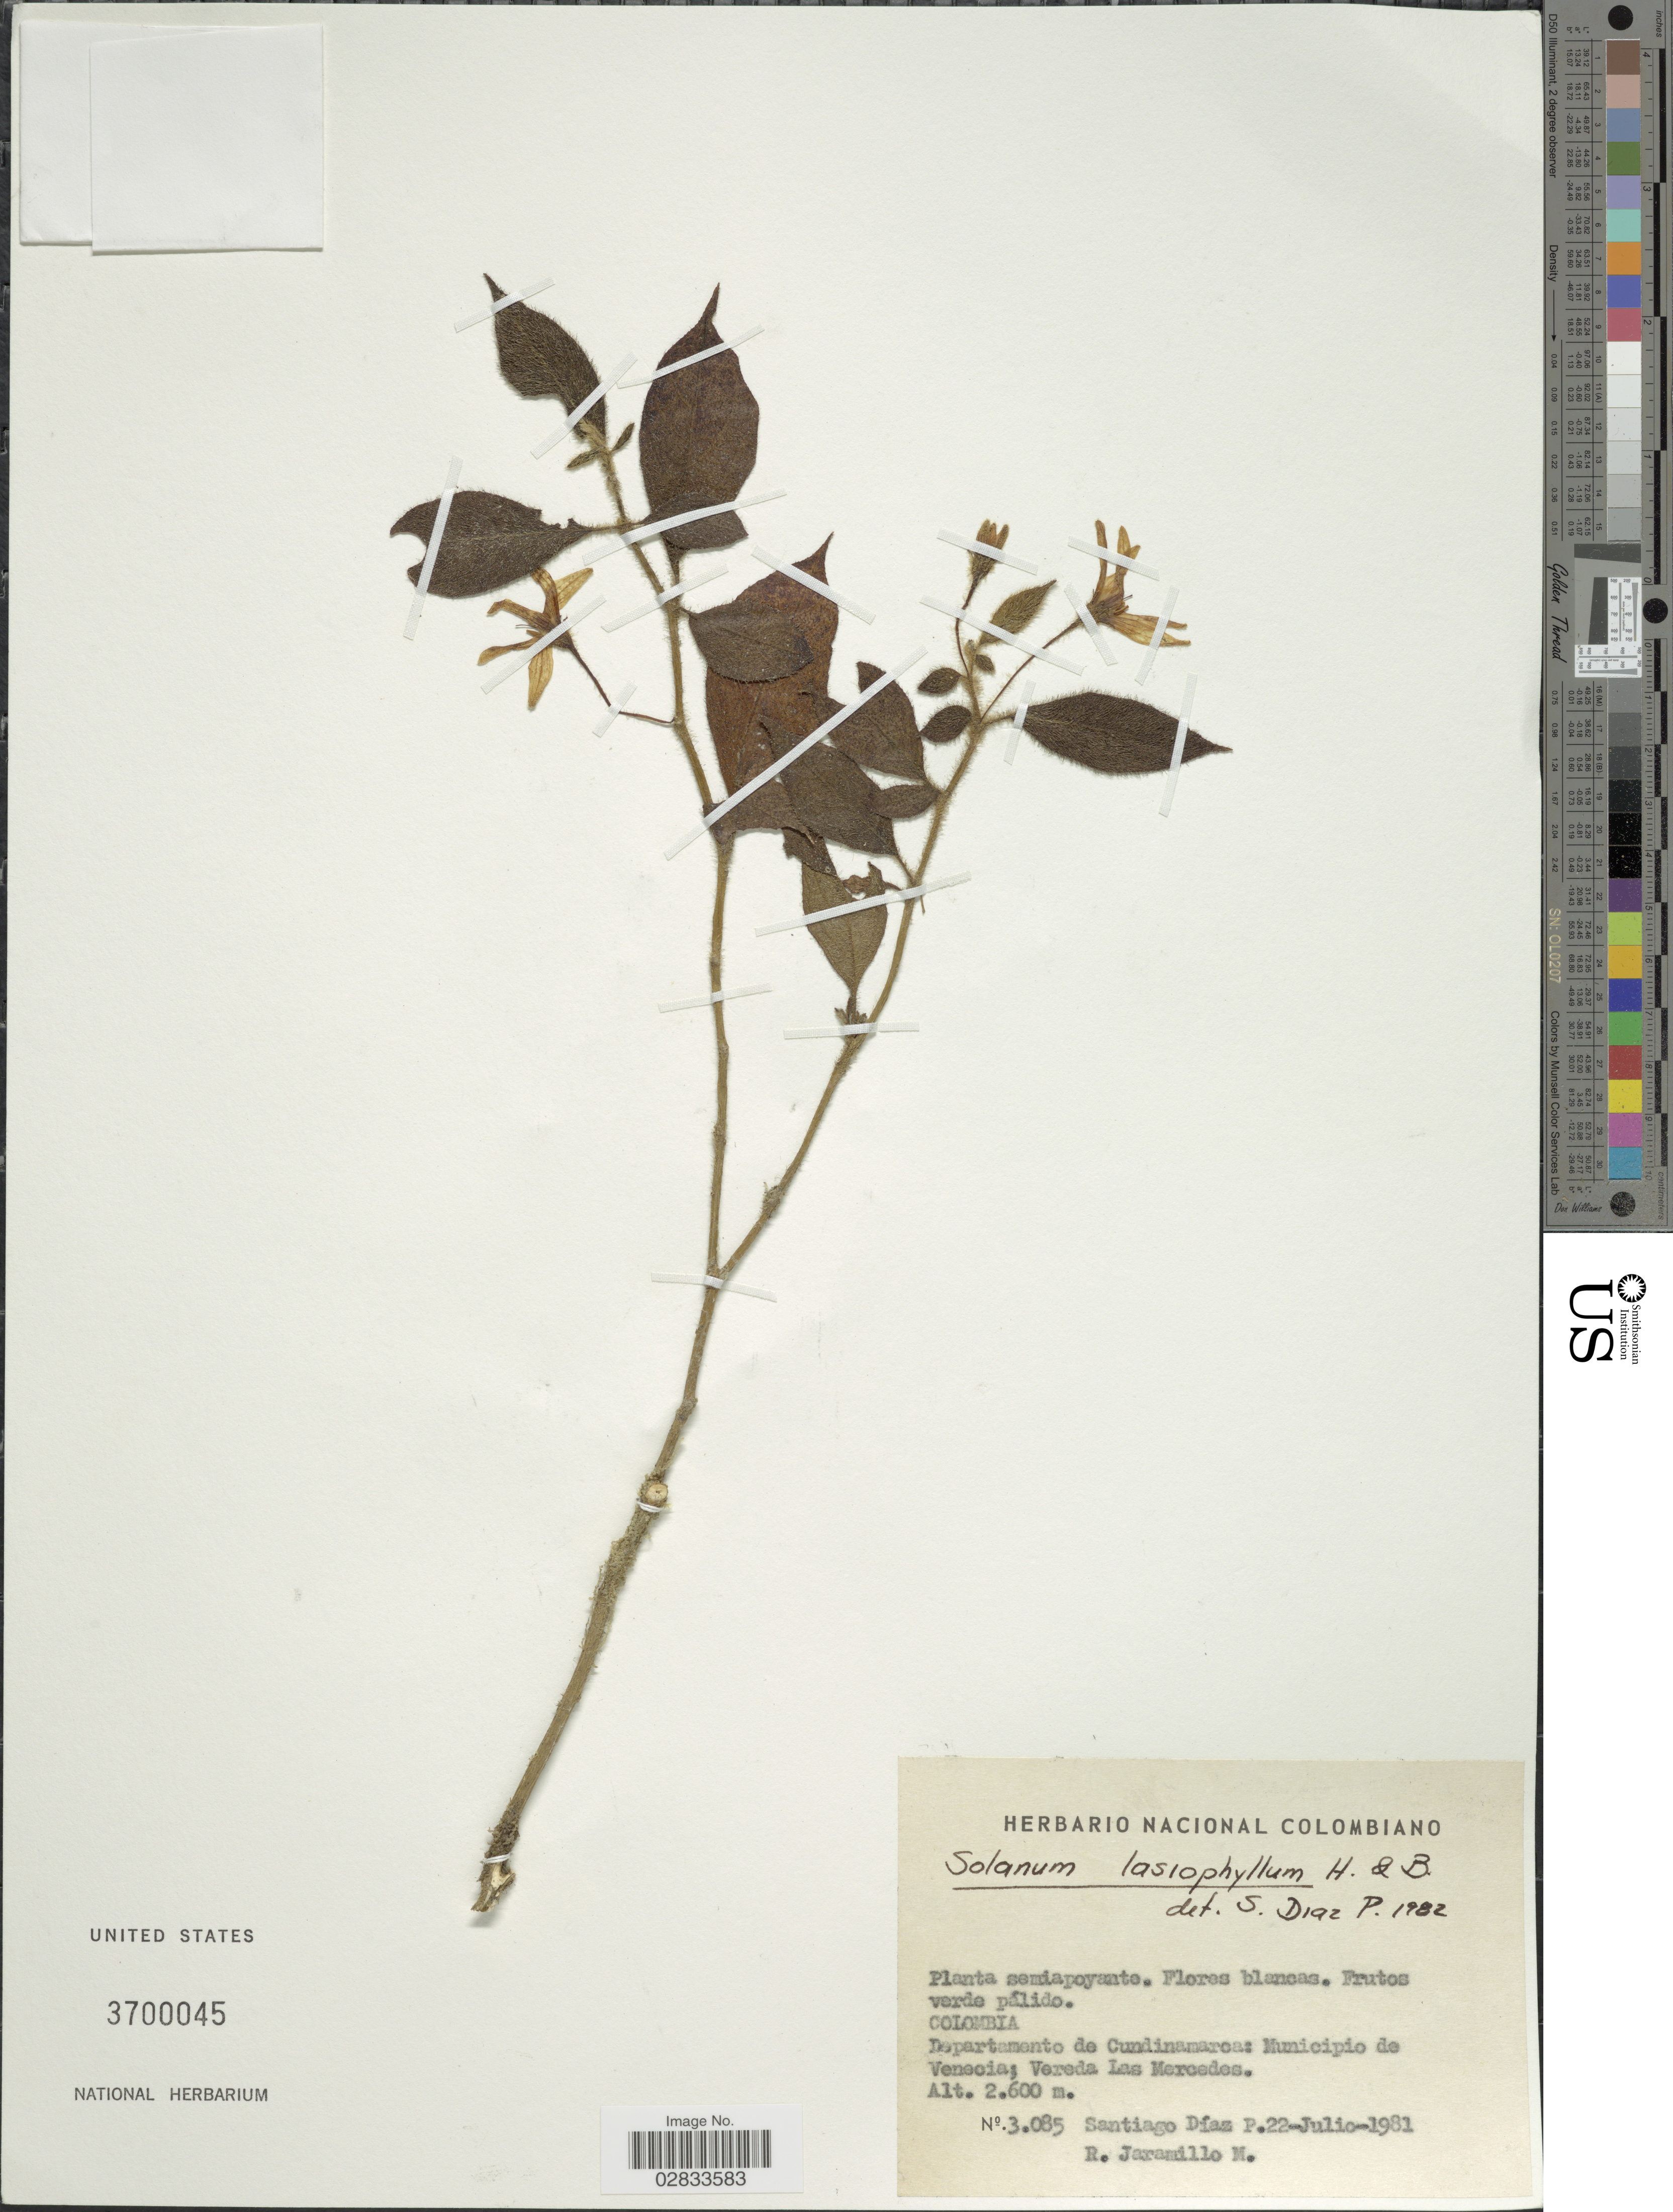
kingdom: Plantae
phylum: Tracheophyta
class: Magnoliopsida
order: Solanales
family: Solanaceae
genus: Solanum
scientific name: Solanum lasiophyllum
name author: Humb. & Bonpl. ex Dunal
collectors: S. Diaz P. & R. Jaramillo M.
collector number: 3085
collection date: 1981-07-22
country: Colombia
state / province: Cundinamarca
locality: Departamento de Cundinamarca: Municipio de Venecia; Vereda Las Mercedes.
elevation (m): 2600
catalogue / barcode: US 3700045